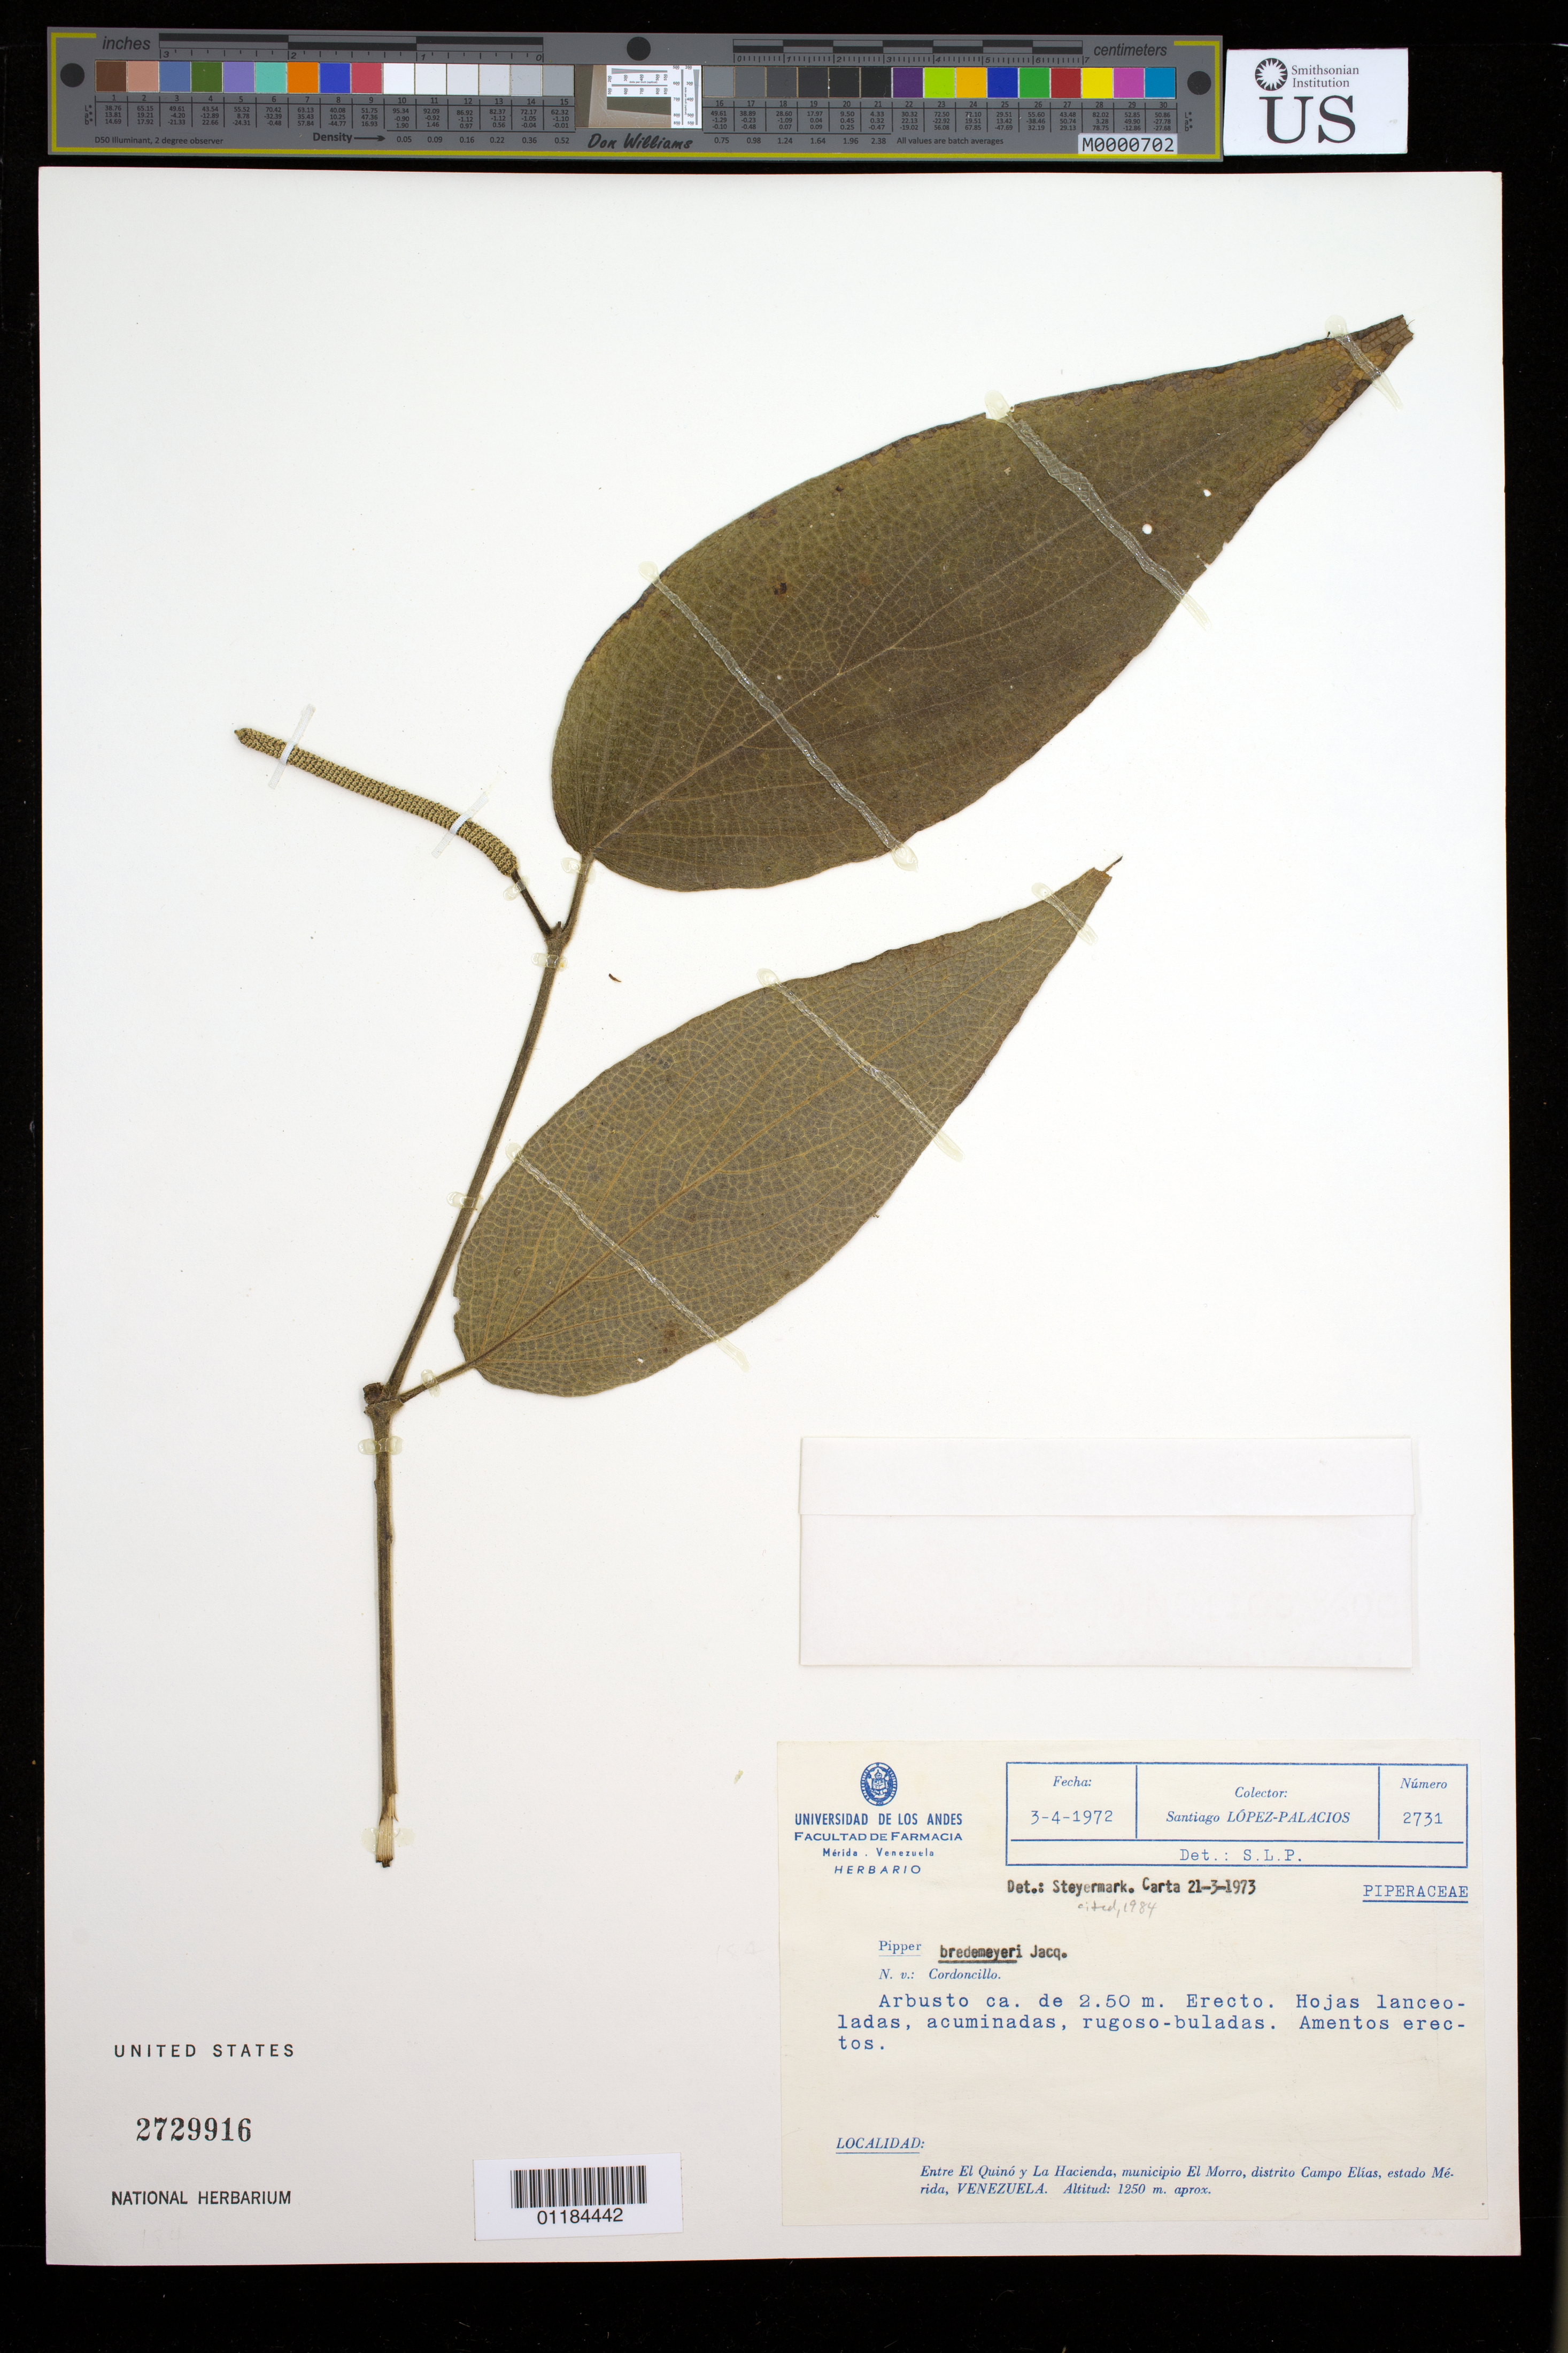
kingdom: Plantae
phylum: Tracheophyta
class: Magnoliopsida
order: Piperales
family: Piperaceae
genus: Piper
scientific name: Piper bredemeyeri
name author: J. Jacq.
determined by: Steyermark, Julian A., (VEN)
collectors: S. López-Palacios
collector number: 2731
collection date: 1972-04-03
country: Venezuela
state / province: Mérida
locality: Entre El Quinó y La Hacienda, municipio El Morro, distrito Campo Elías.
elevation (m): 1250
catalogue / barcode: US 2729916